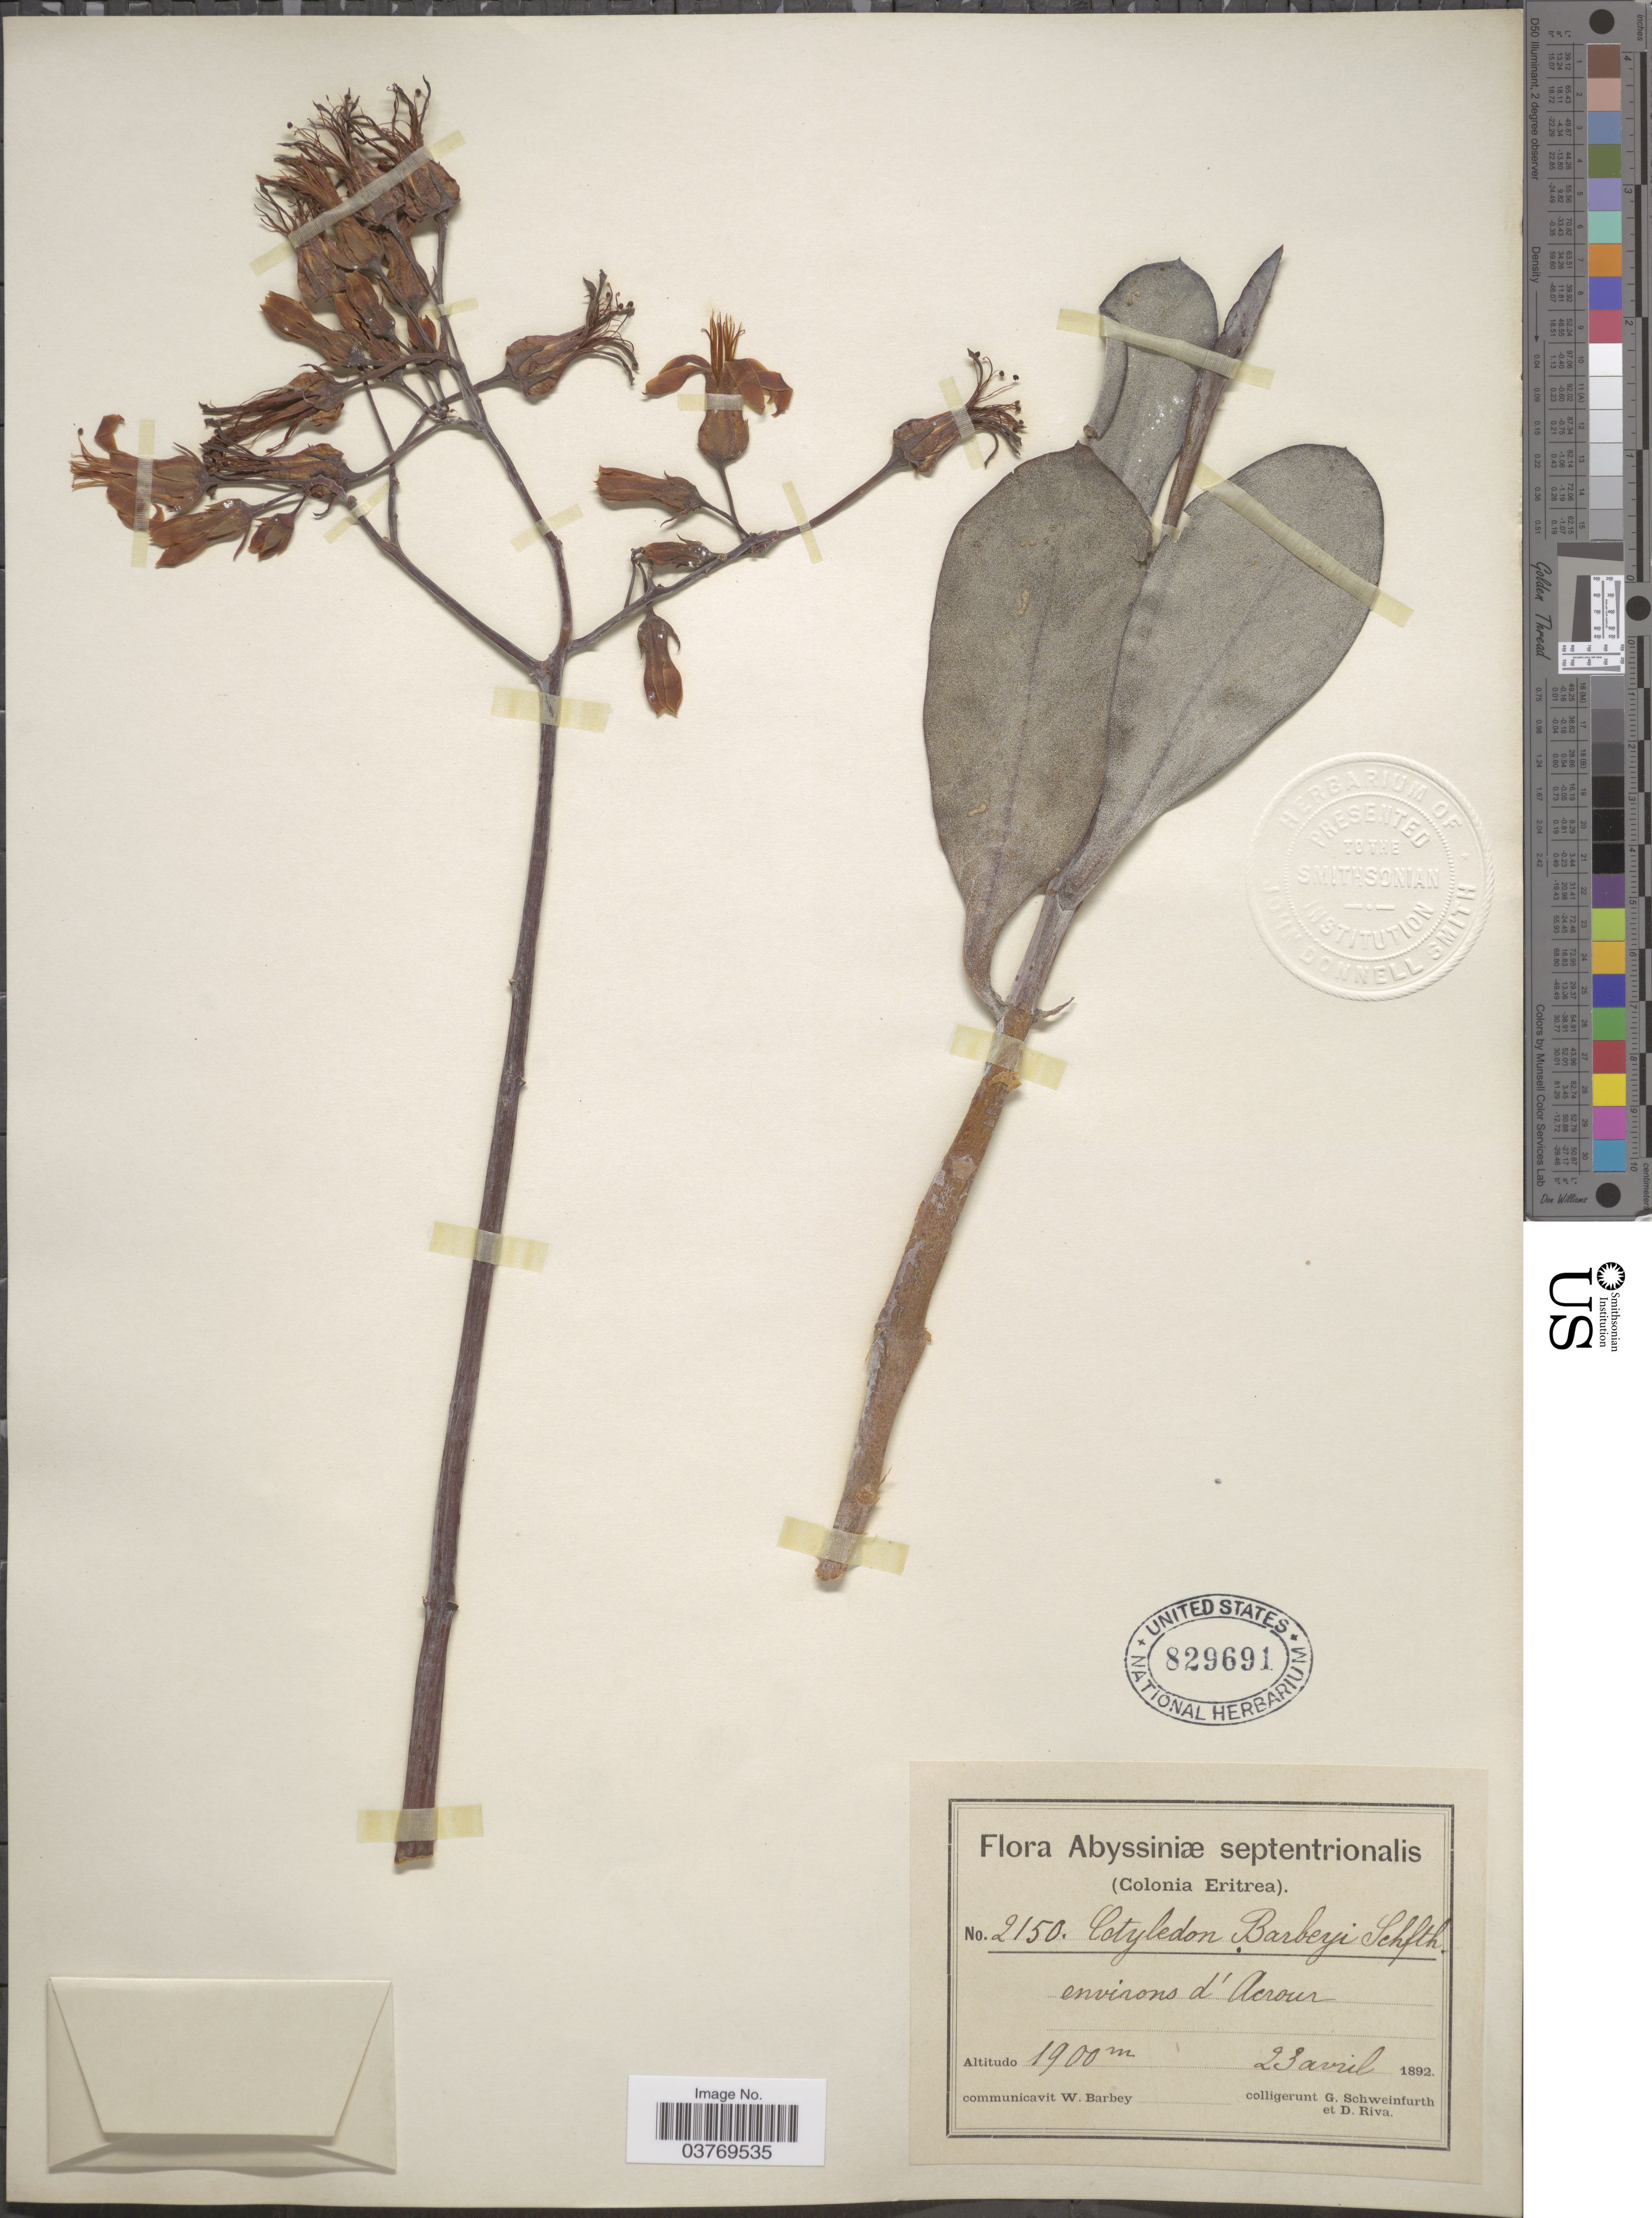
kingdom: Plantae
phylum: Tracheophyta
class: Magnoliopsida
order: Saxifragales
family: Crassulaceae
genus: Cotyledon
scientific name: Cotyledon barbeyi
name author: Schweinf. ex Baker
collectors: G. A. Schweinfurth (herbarium) & D. Riva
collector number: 2150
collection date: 1892-04-23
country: Eritrea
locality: Abyssiniæ septentrionalis (Colonia Eritrea). Environs d'Acrour.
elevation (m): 1900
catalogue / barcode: US 829691